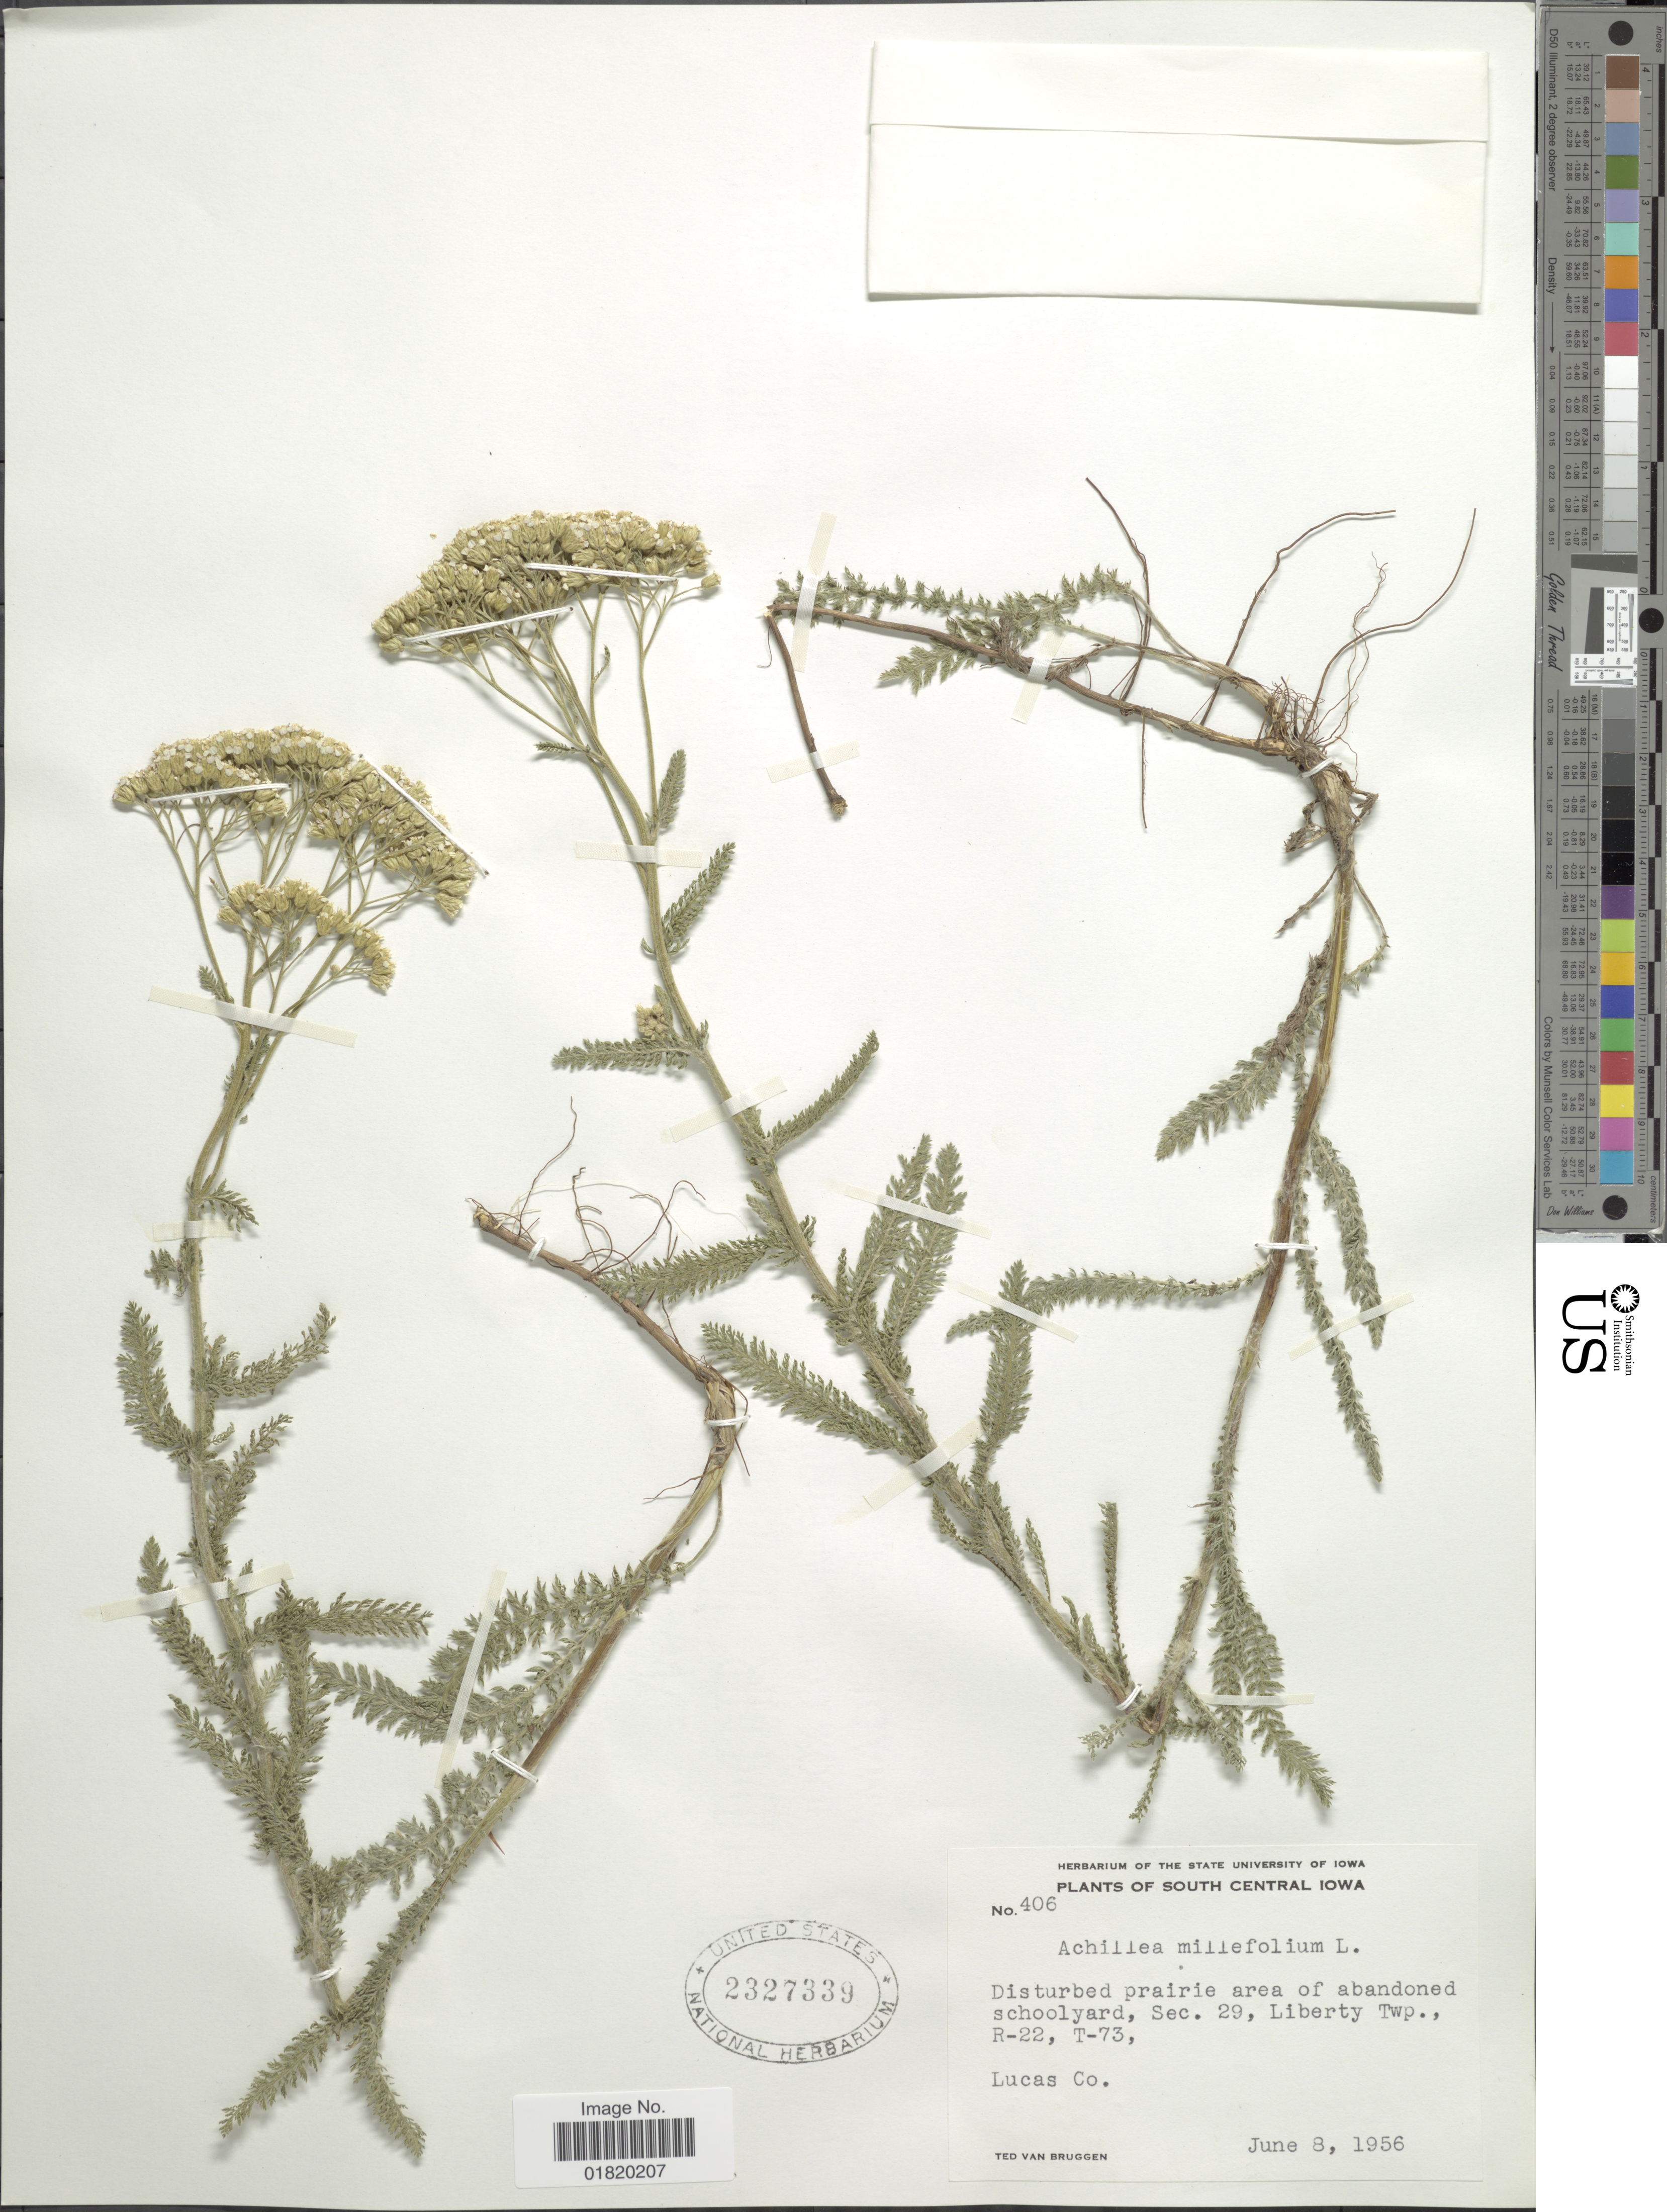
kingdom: Plantae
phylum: Tracheophyta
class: Magnoliopsida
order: Asterales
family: Asteraceae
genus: Achillea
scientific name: Achillea millefolium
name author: L.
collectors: T. van Bruggen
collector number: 406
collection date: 1956-06-08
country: United States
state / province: Iowa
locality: South Central Iowa. abandoned schoolyard, Sec. 29, Liberty Twp., R-22, T-73, Lucas Co.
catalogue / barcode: US 2327339